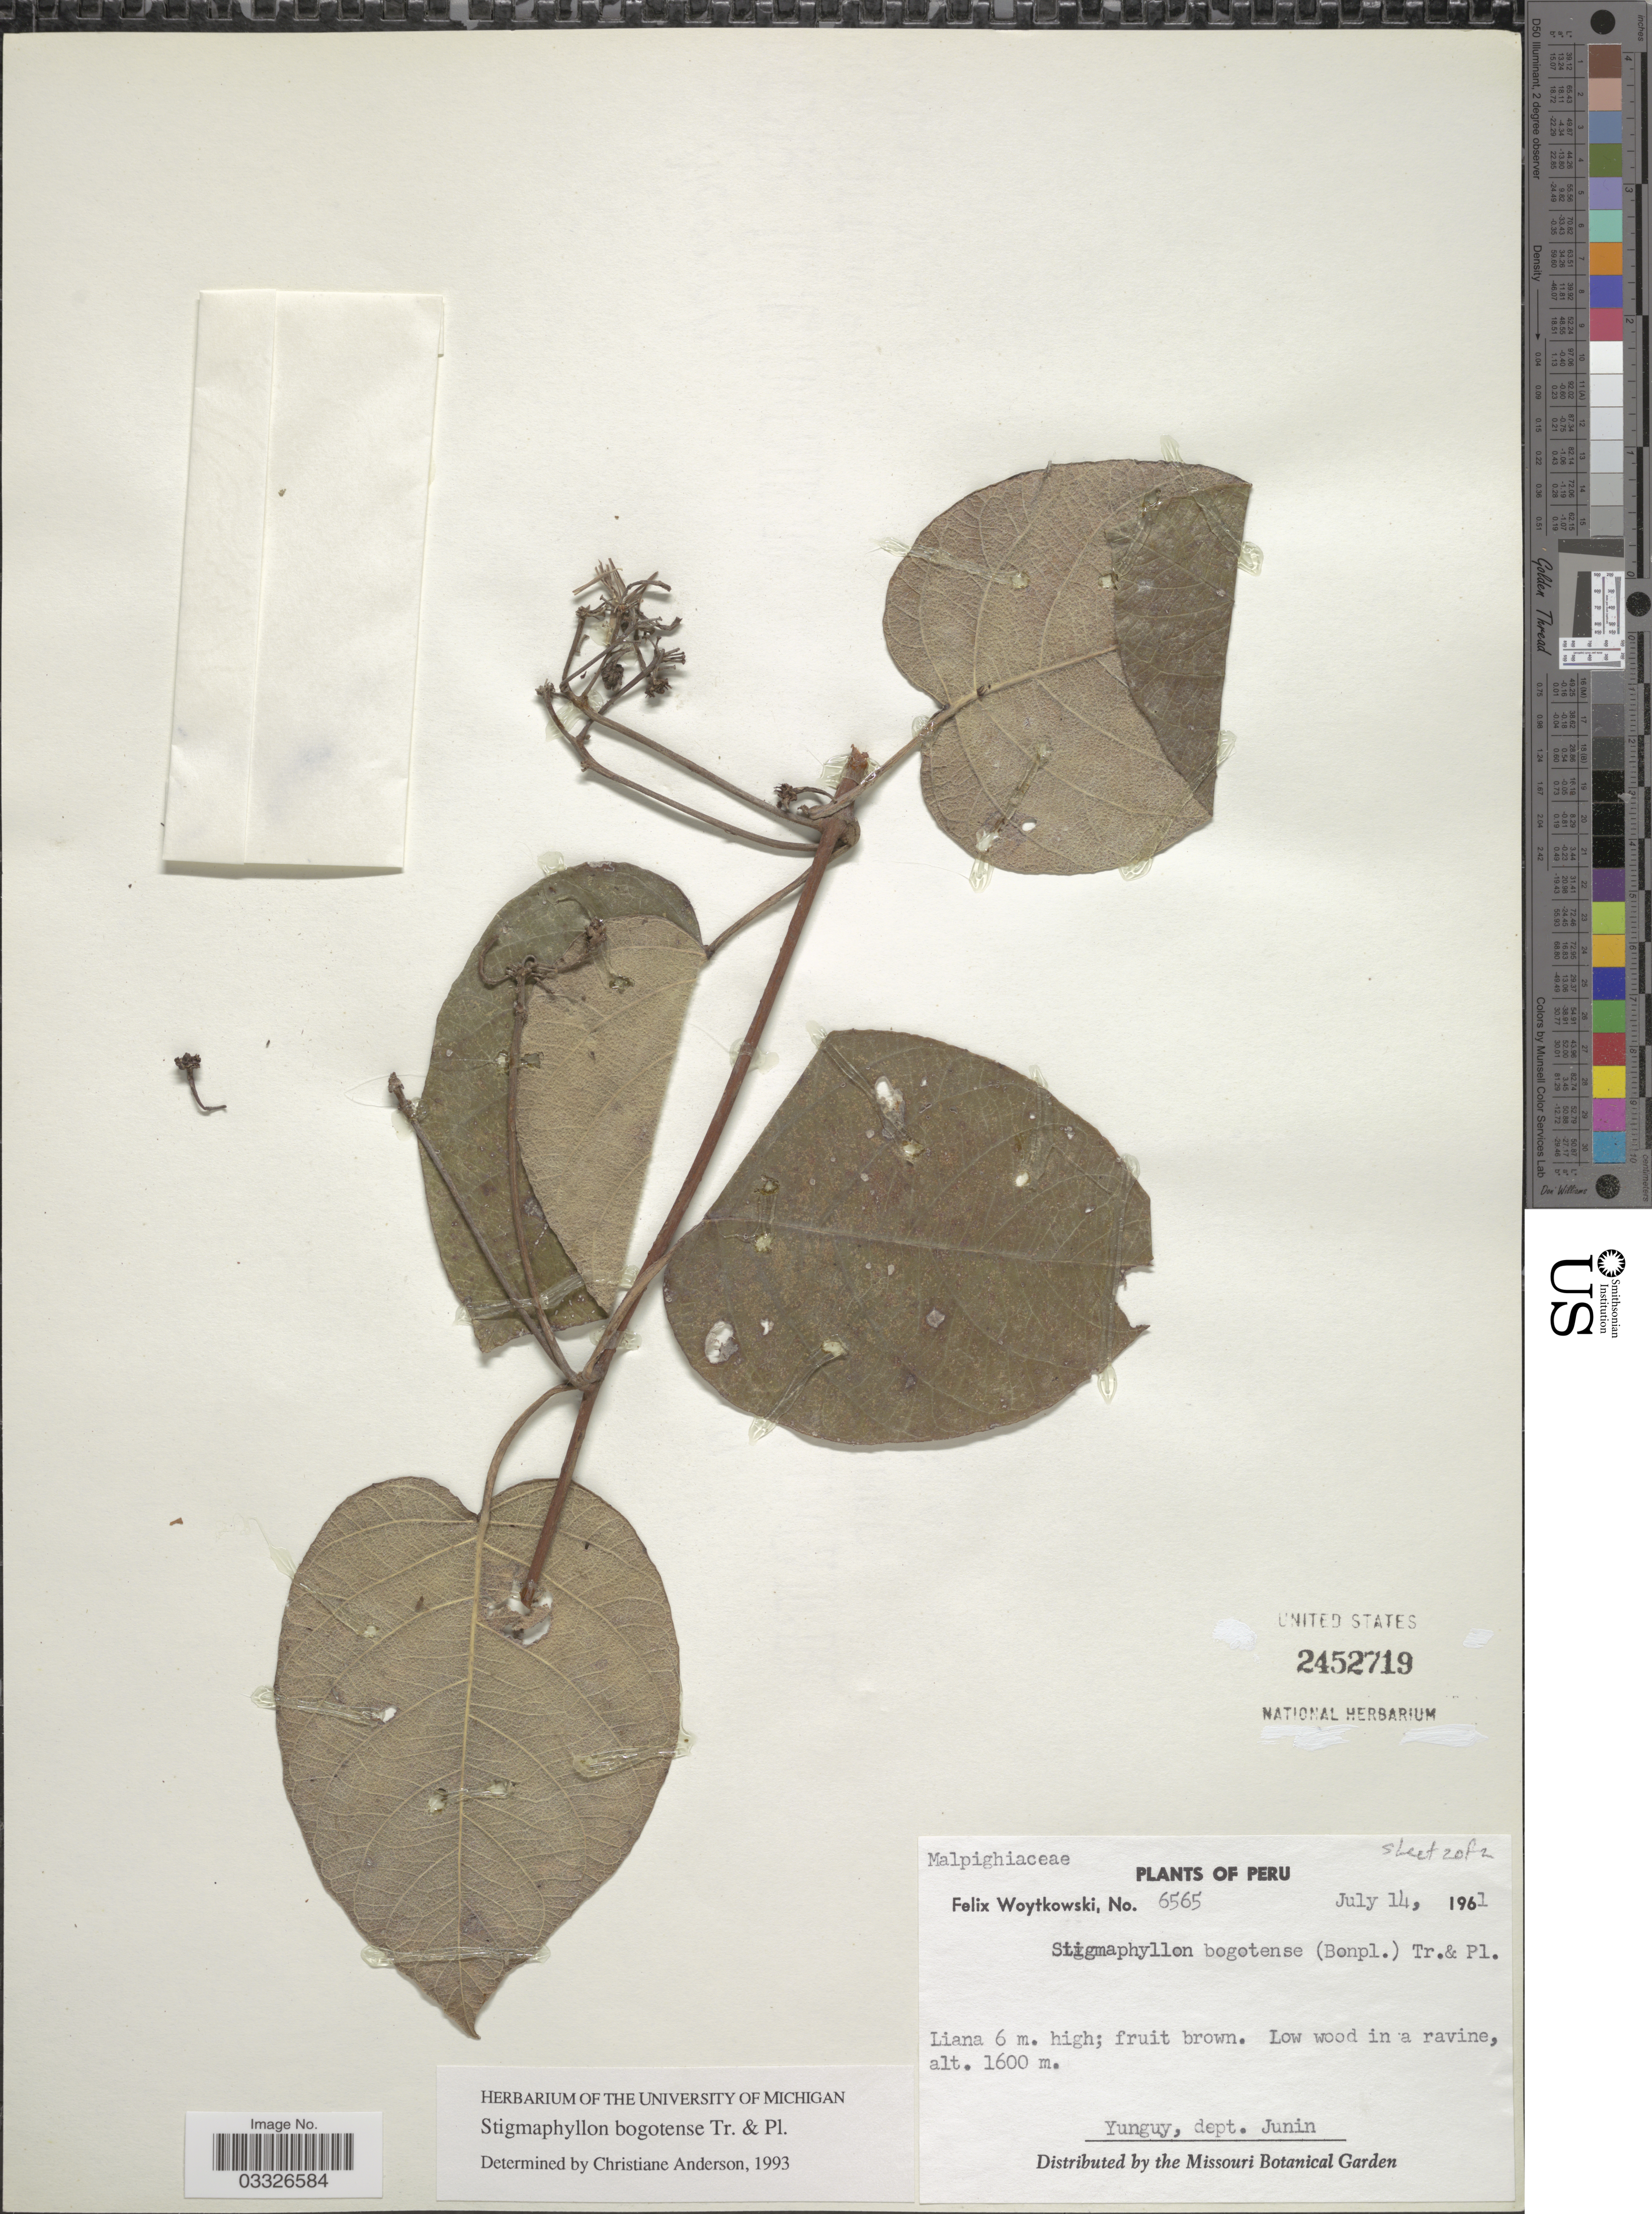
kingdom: Plantae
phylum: Tracheophyta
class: Magnoliopsida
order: Malpighiales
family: Malpighiaceae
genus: Stigmaphyllon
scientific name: Stigmaphyllon bogotense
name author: Triana & Planch.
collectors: F. Woytkowski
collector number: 6565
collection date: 1961-07-14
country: Peru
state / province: Junín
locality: Yunguy, dept. Junin.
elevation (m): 1600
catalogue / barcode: US 2452719